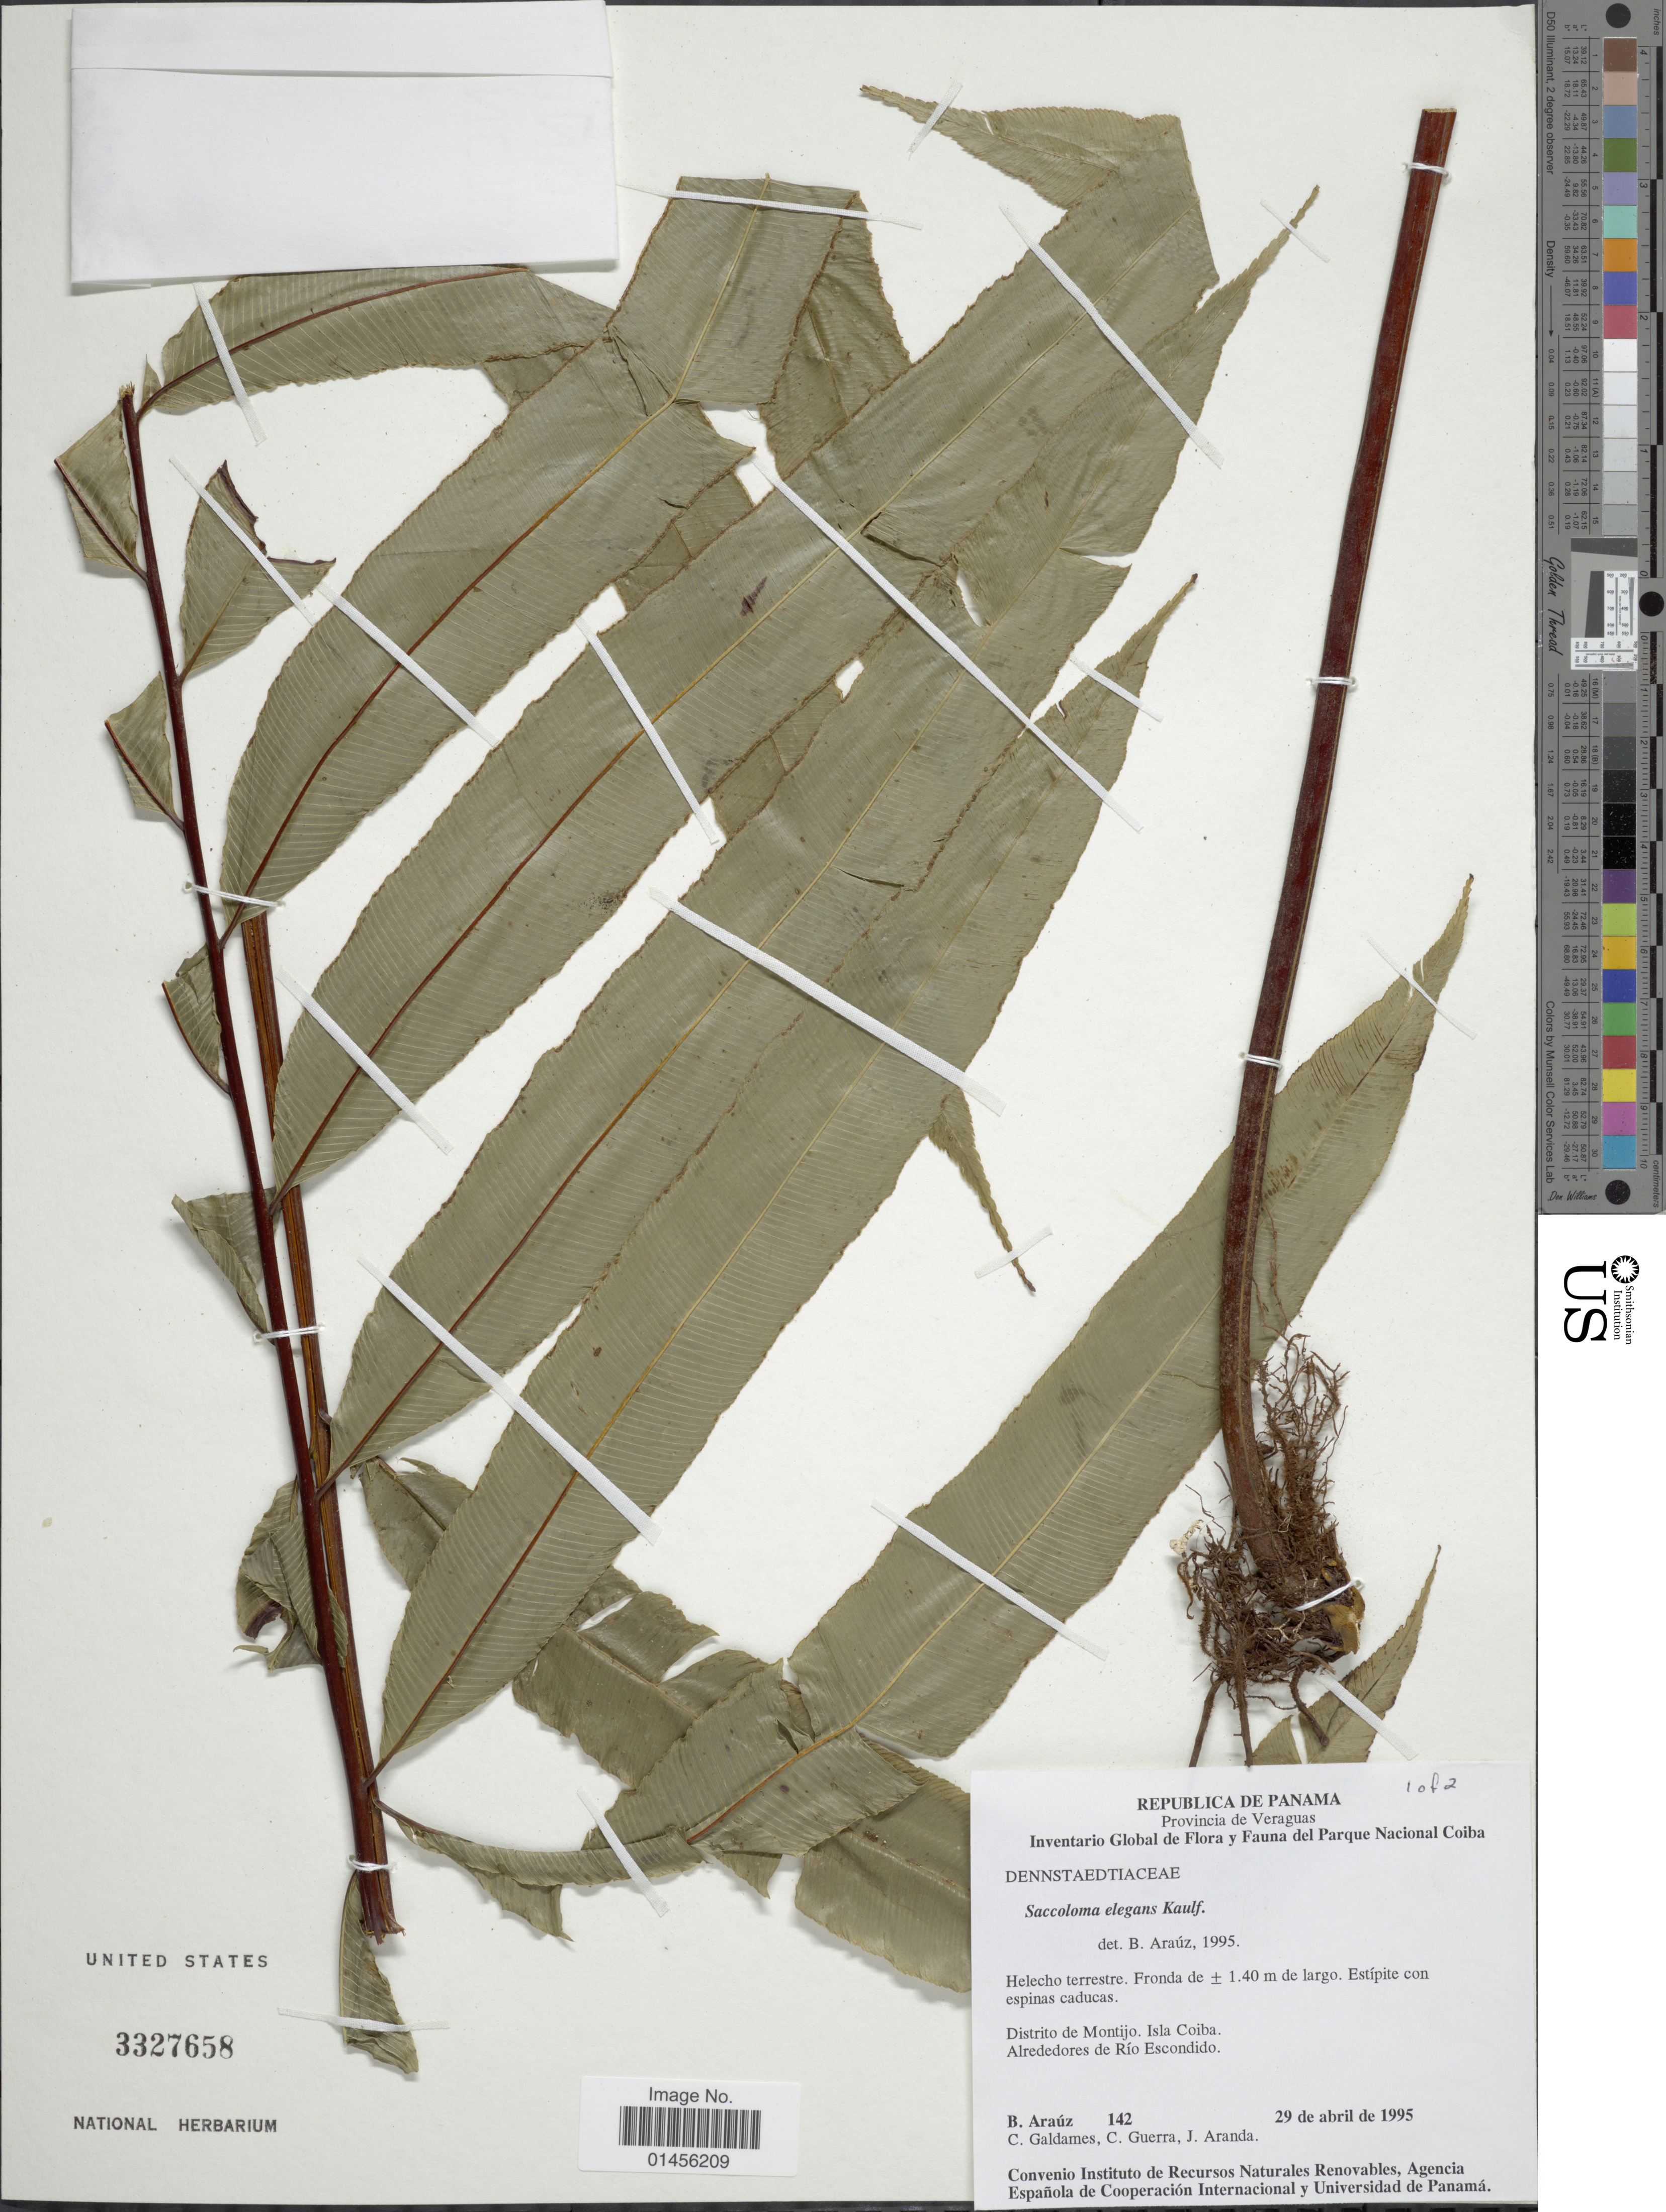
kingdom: Plantae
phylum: Tracheophyta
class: Polypodiopsida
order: Polypodiales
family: Saccolomataceae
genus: Saccoloma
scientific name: Saccoloma elegans subsp. chartaceum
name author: Cremers & K.U. Kramer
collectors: B. Araúz, C. Galdames, C. Guerra & J. Aranda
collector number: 142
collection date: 1995-04-29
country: Panama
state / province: Veraguas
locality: Distrito de Montijo. Isla Coiba. Alrededores de Río Escondido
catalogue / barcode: US 3327658